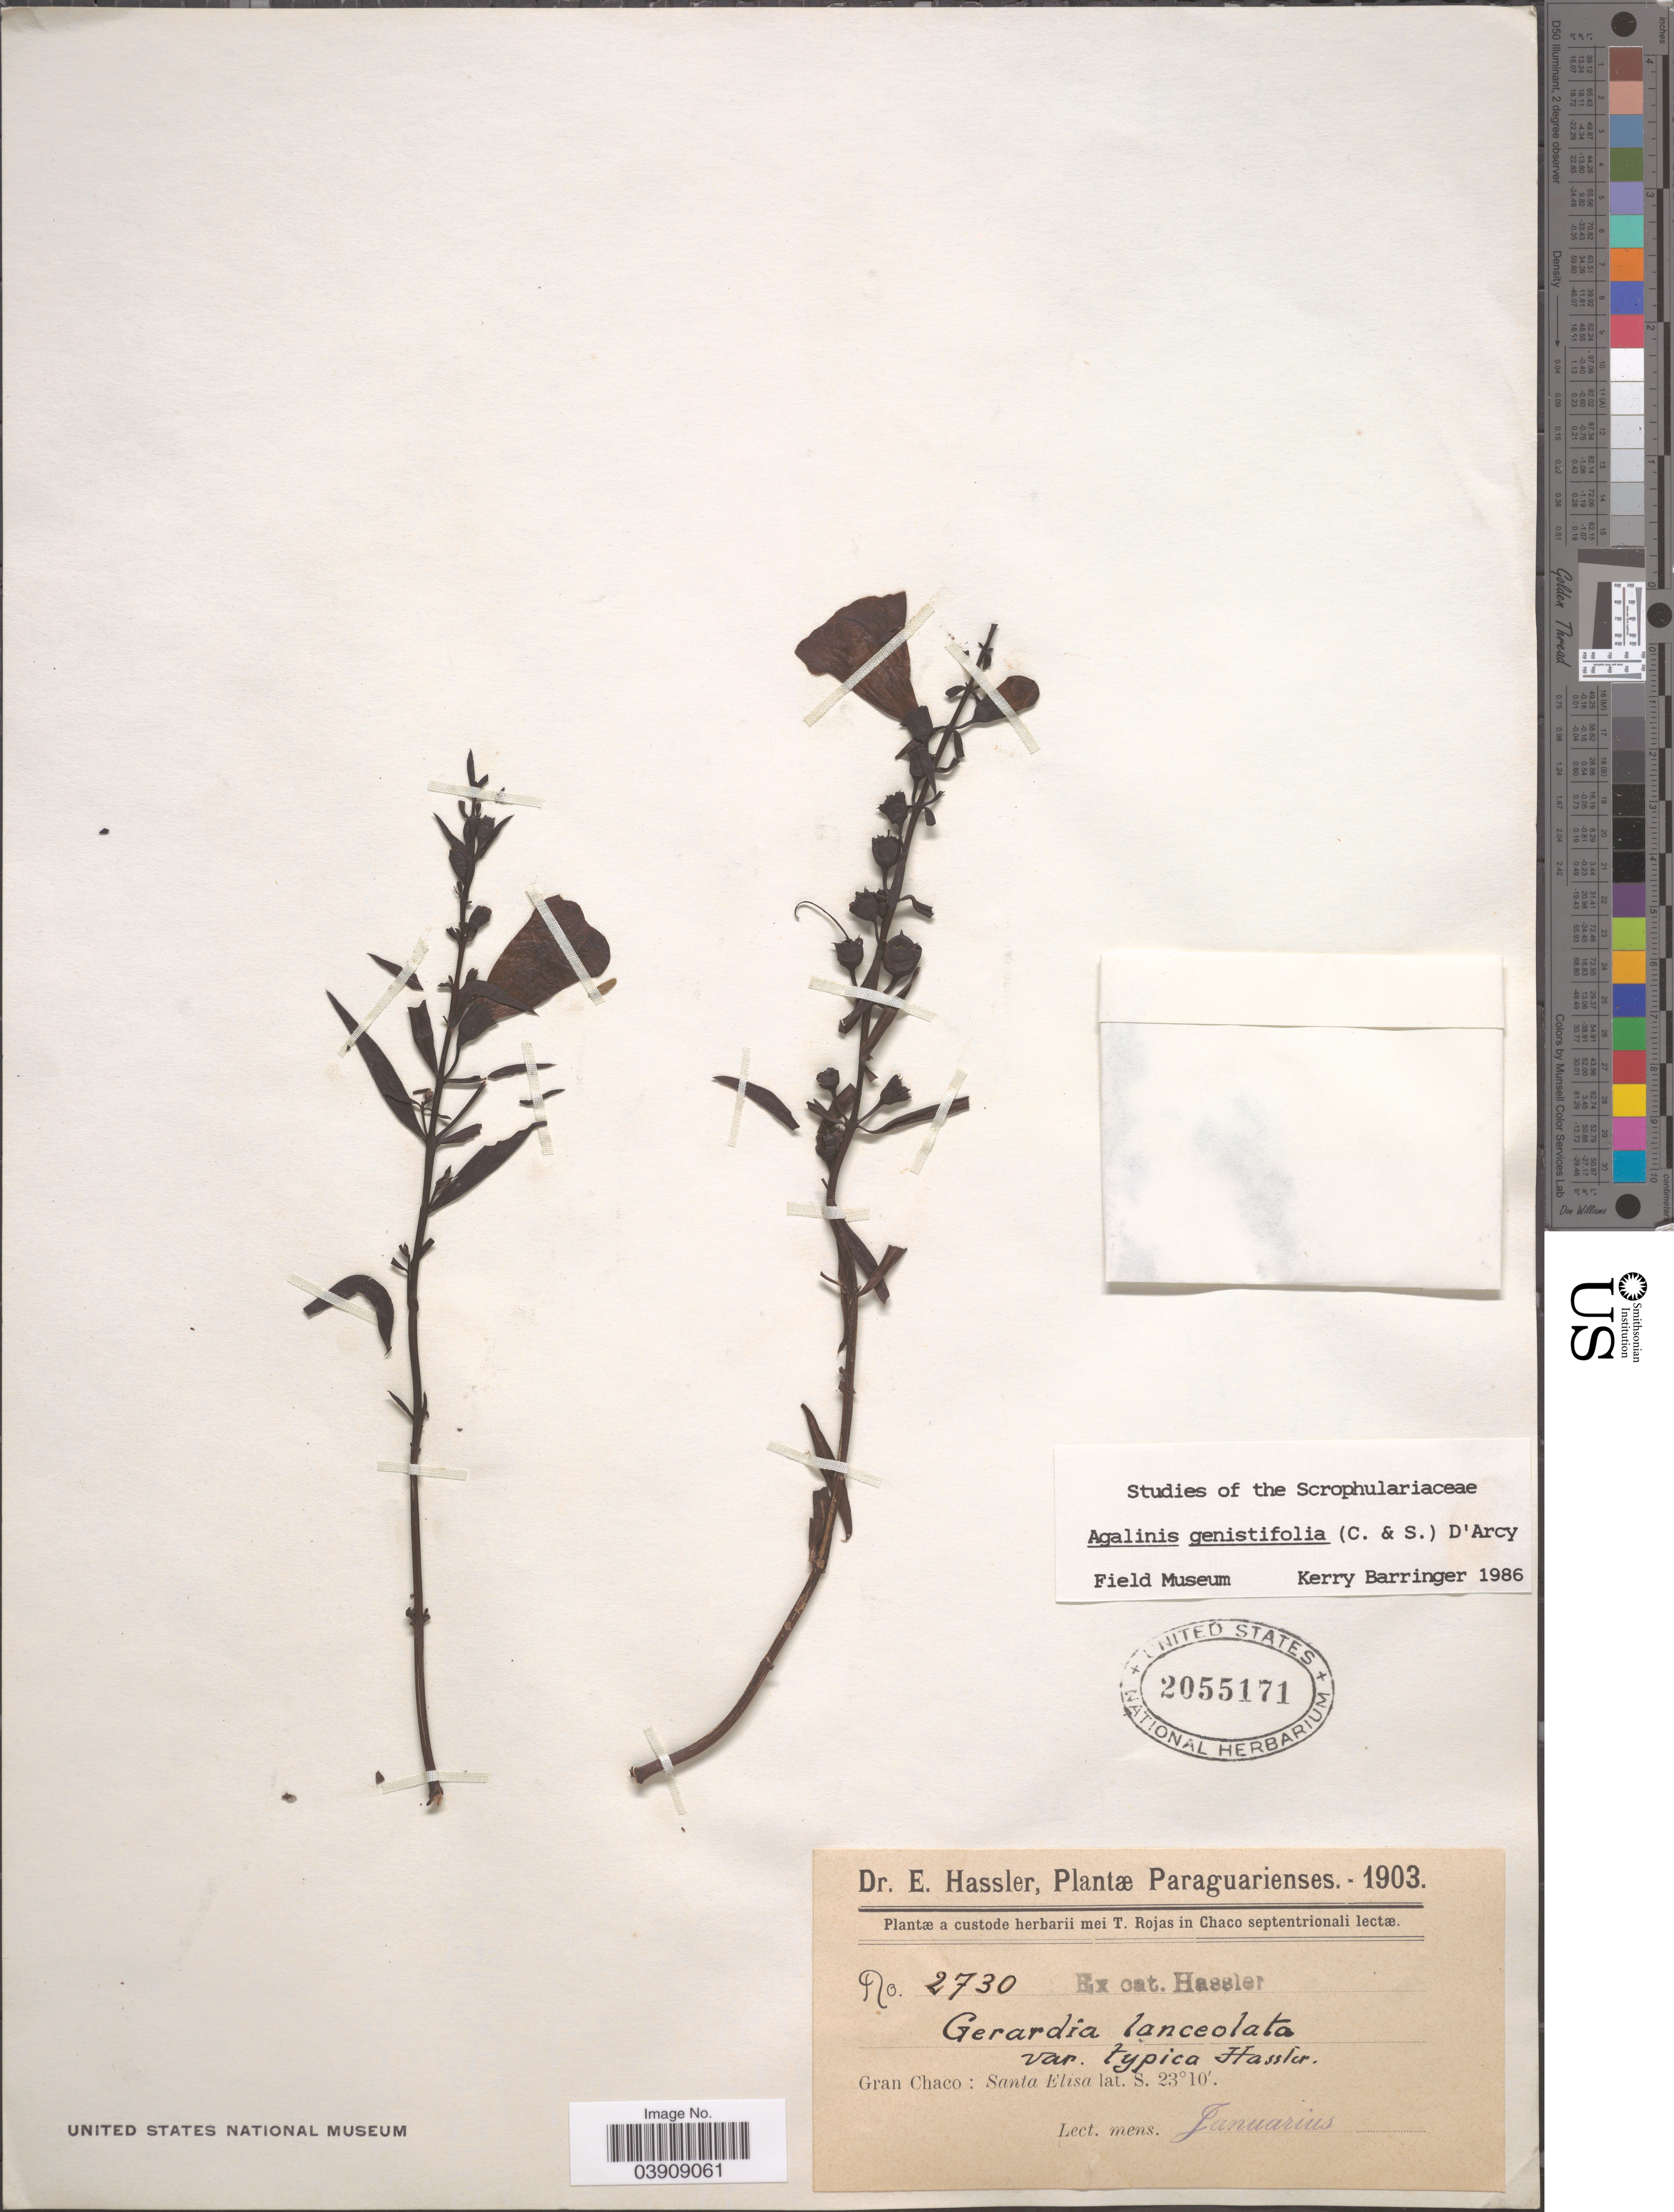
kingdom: Plantae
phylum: Tracheophyta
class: Magnoliopsida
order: Lamiales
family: Orobanchaceae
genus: Agalinis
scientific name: Agalinis genistifolia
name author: (Cham. & Schltdl.) D'Arcy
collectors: E. Hassler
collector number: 2730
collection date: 1903-01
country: Paraguay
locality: Gran Chaco: Santa Elisa.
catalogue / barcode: US 2055171